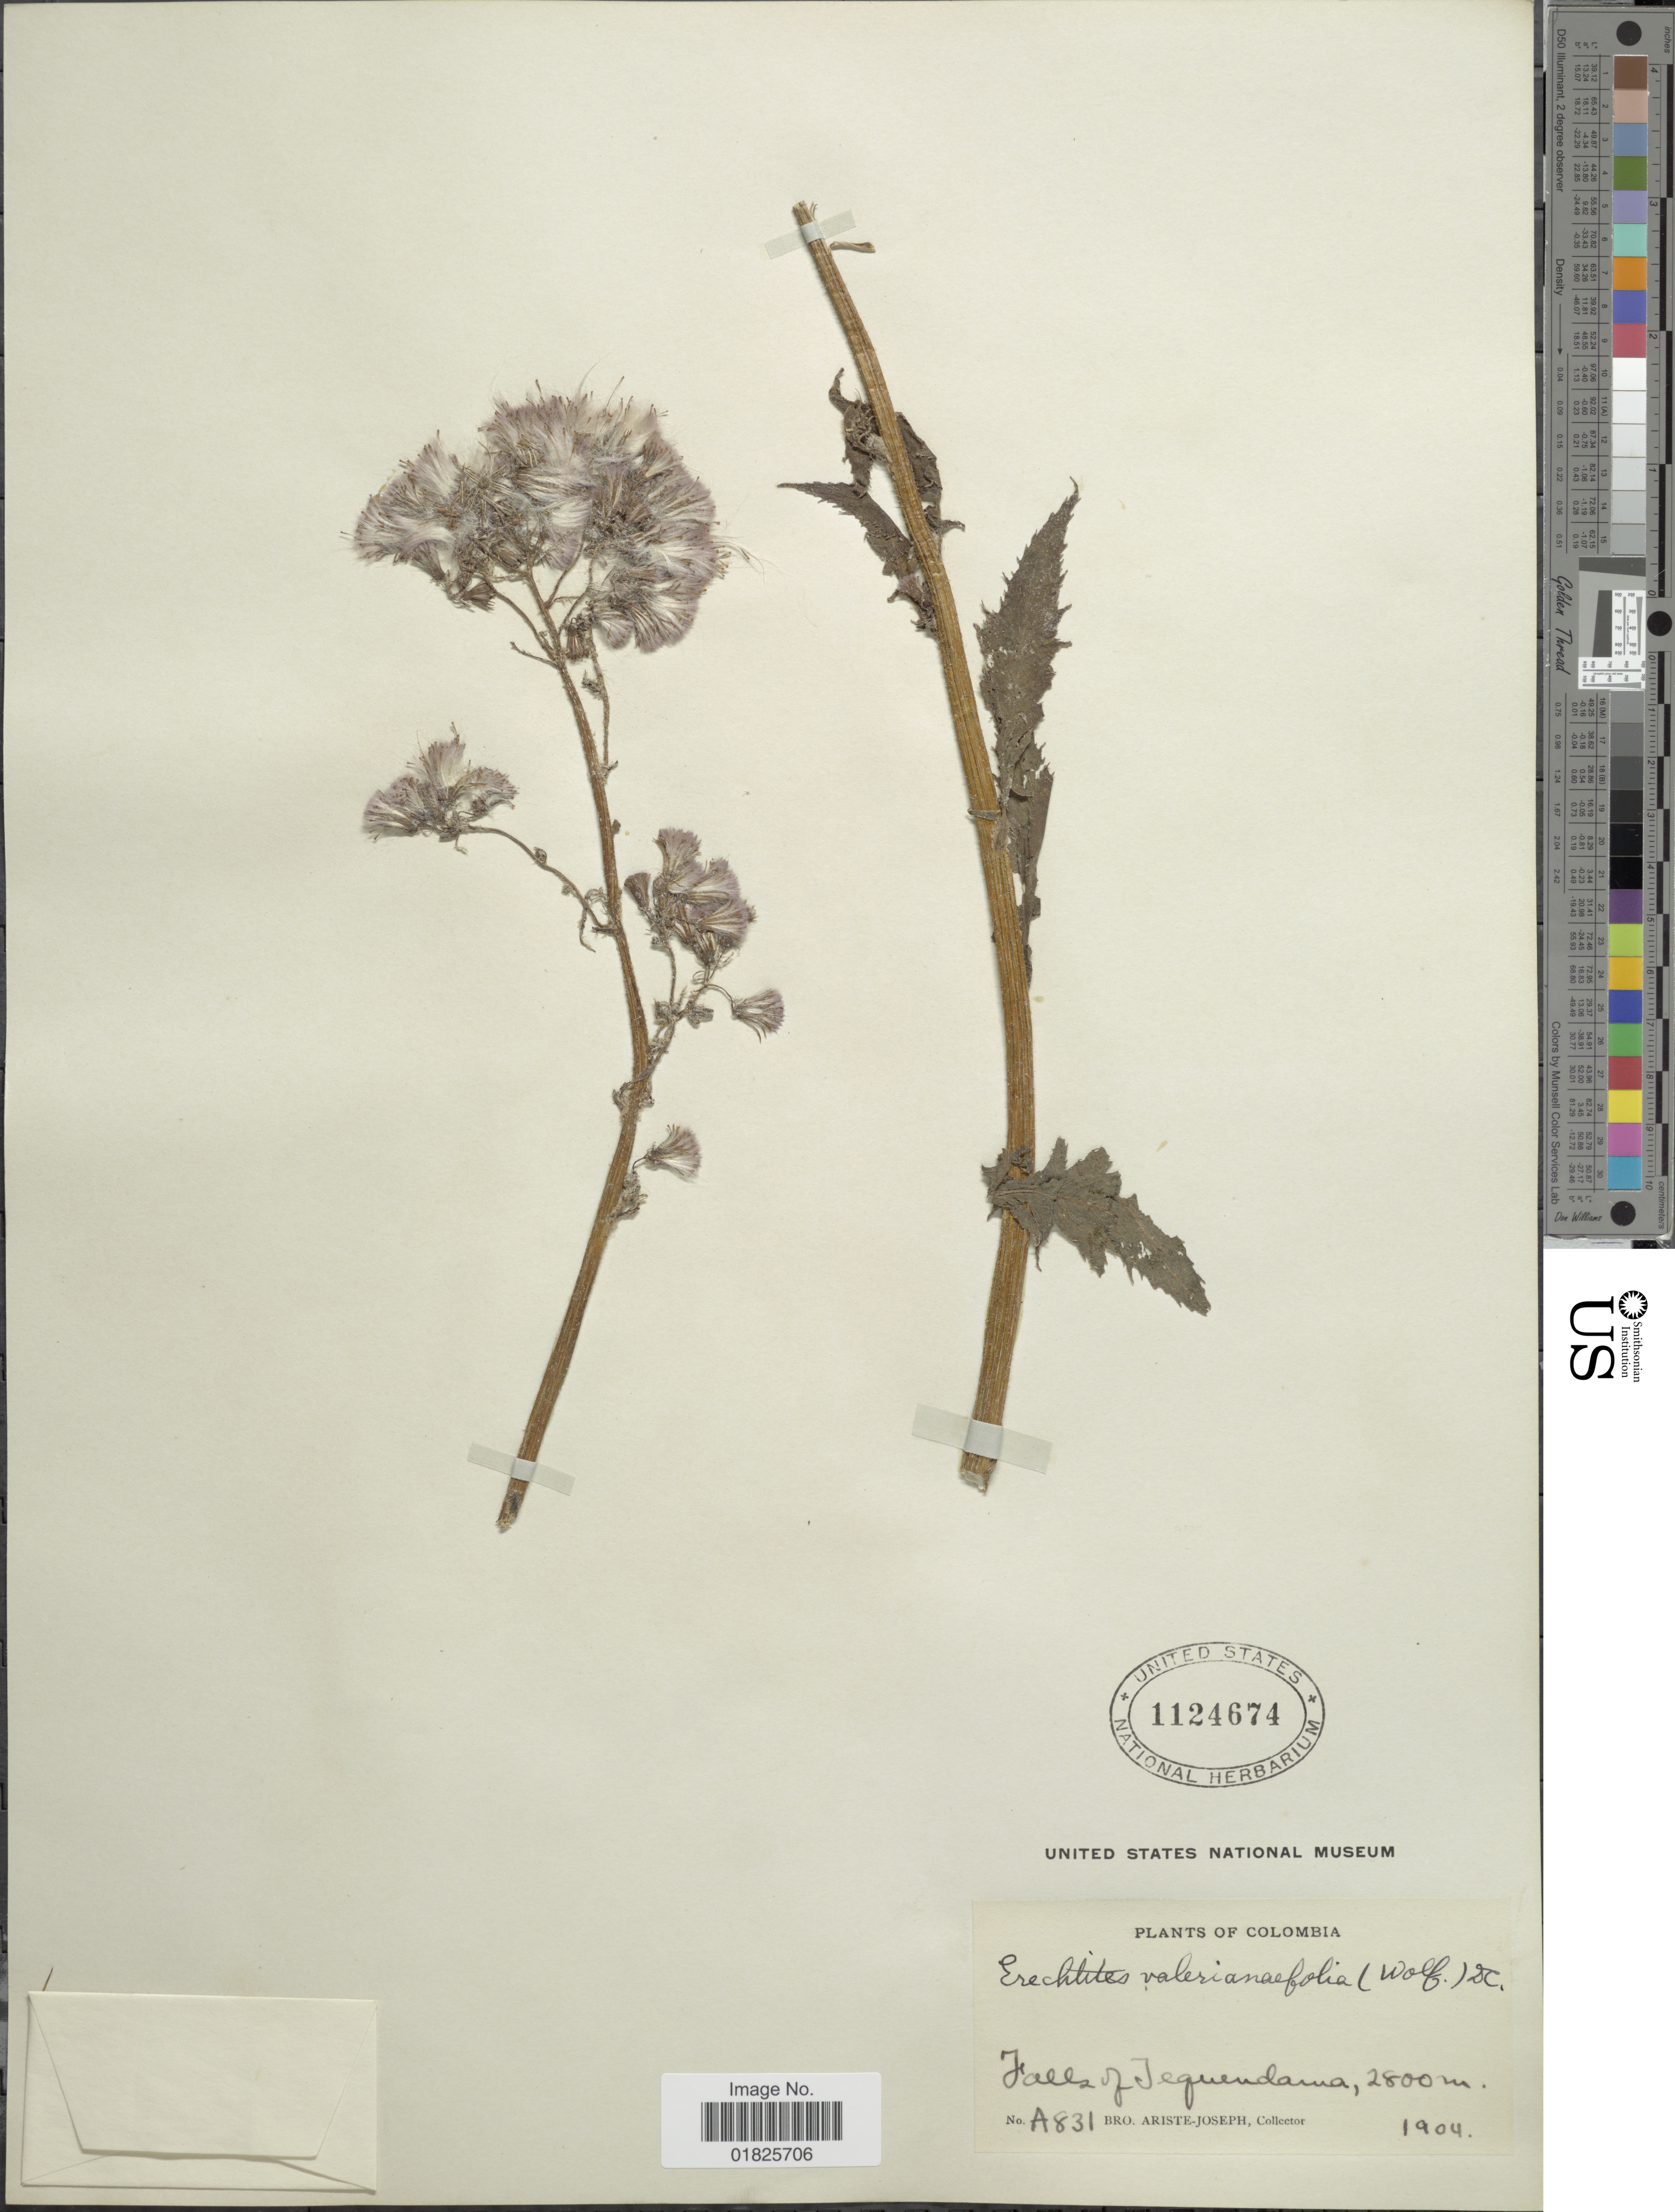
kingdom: Plantae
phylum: Tracheophyta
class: Magnoliopsida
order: Asterales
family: Asteraceae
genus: Erechtites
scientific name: Erechtites valerianifolius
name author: (Link ex Spreng.) DC.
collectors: Bro. Ariste-Joseph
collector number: A831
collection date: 1904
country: Colombia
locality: Falls of Tequendama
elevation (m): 2800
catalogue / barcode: US 1124674